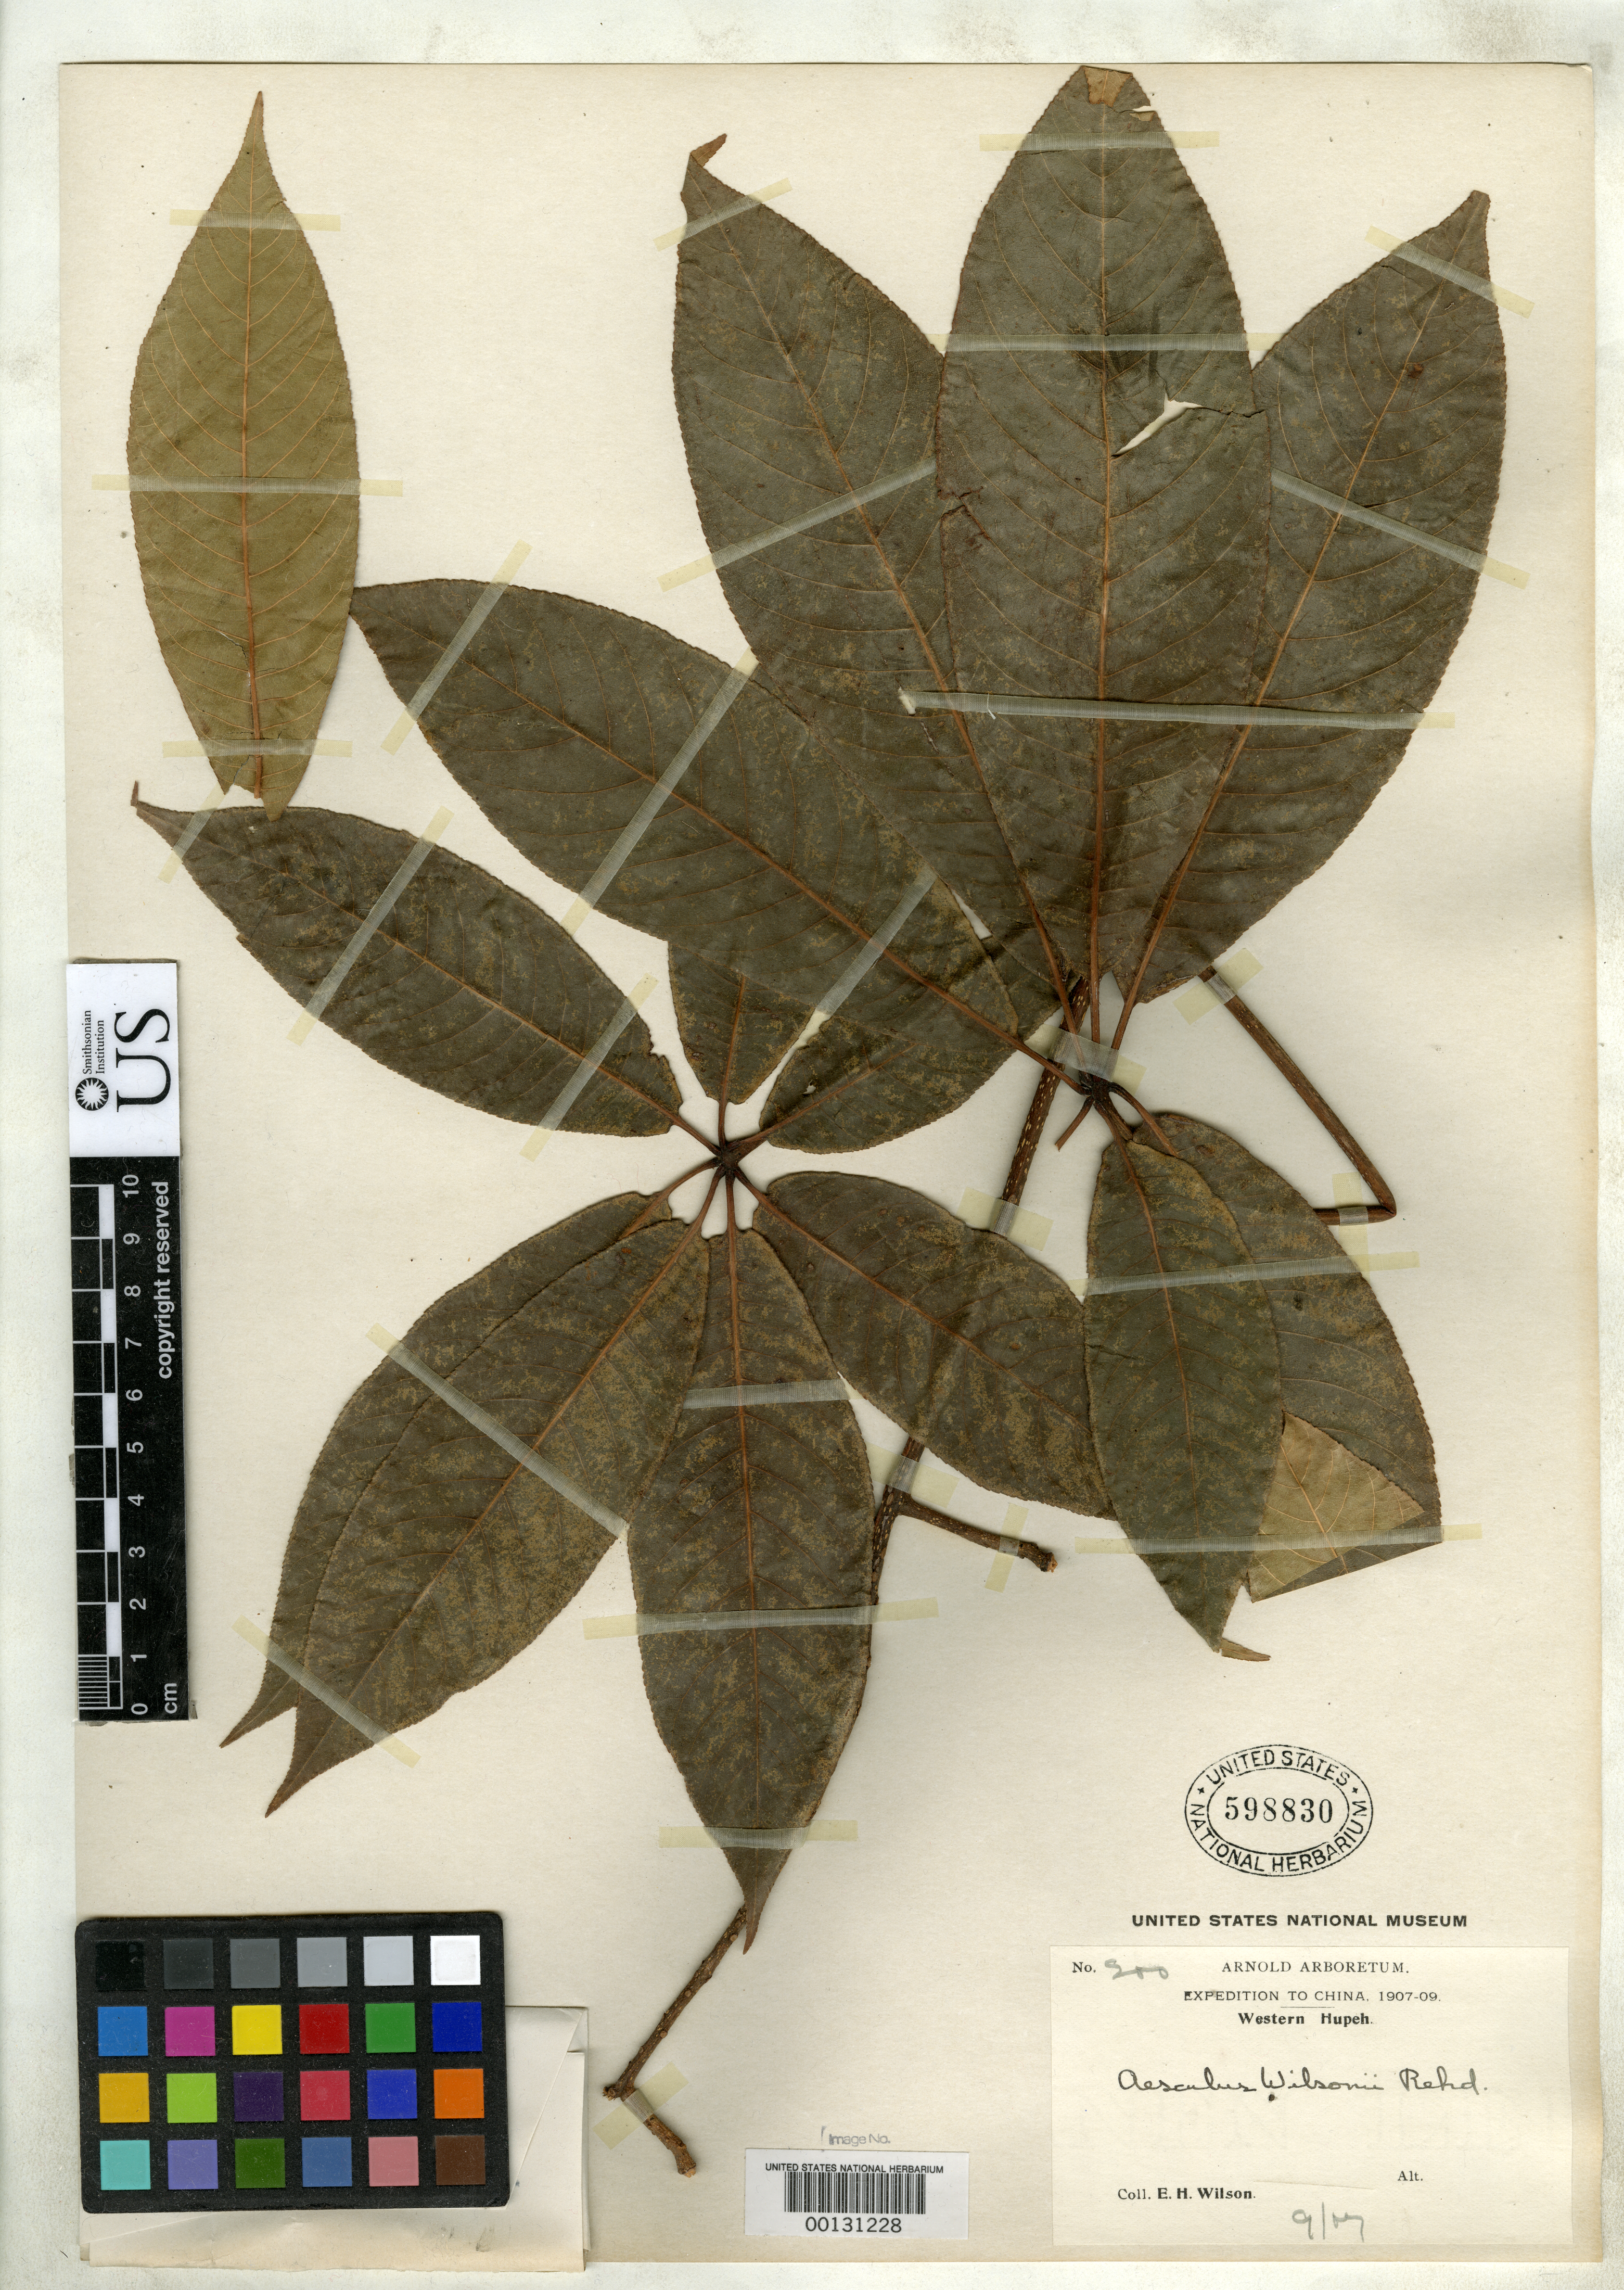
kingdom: Plantae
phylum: Tracheophyta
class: Magnoliopsida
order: Sapindales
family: Sapindaceae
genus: Aesculus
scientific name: Aesculus wilsonii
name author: Rehder in Sarg.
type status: Paratype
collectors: E. H. Wilson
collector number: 200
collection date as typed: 1907 to -- --- 1909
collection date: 1907/1909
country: China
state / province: Hubei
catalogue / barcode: US 598830